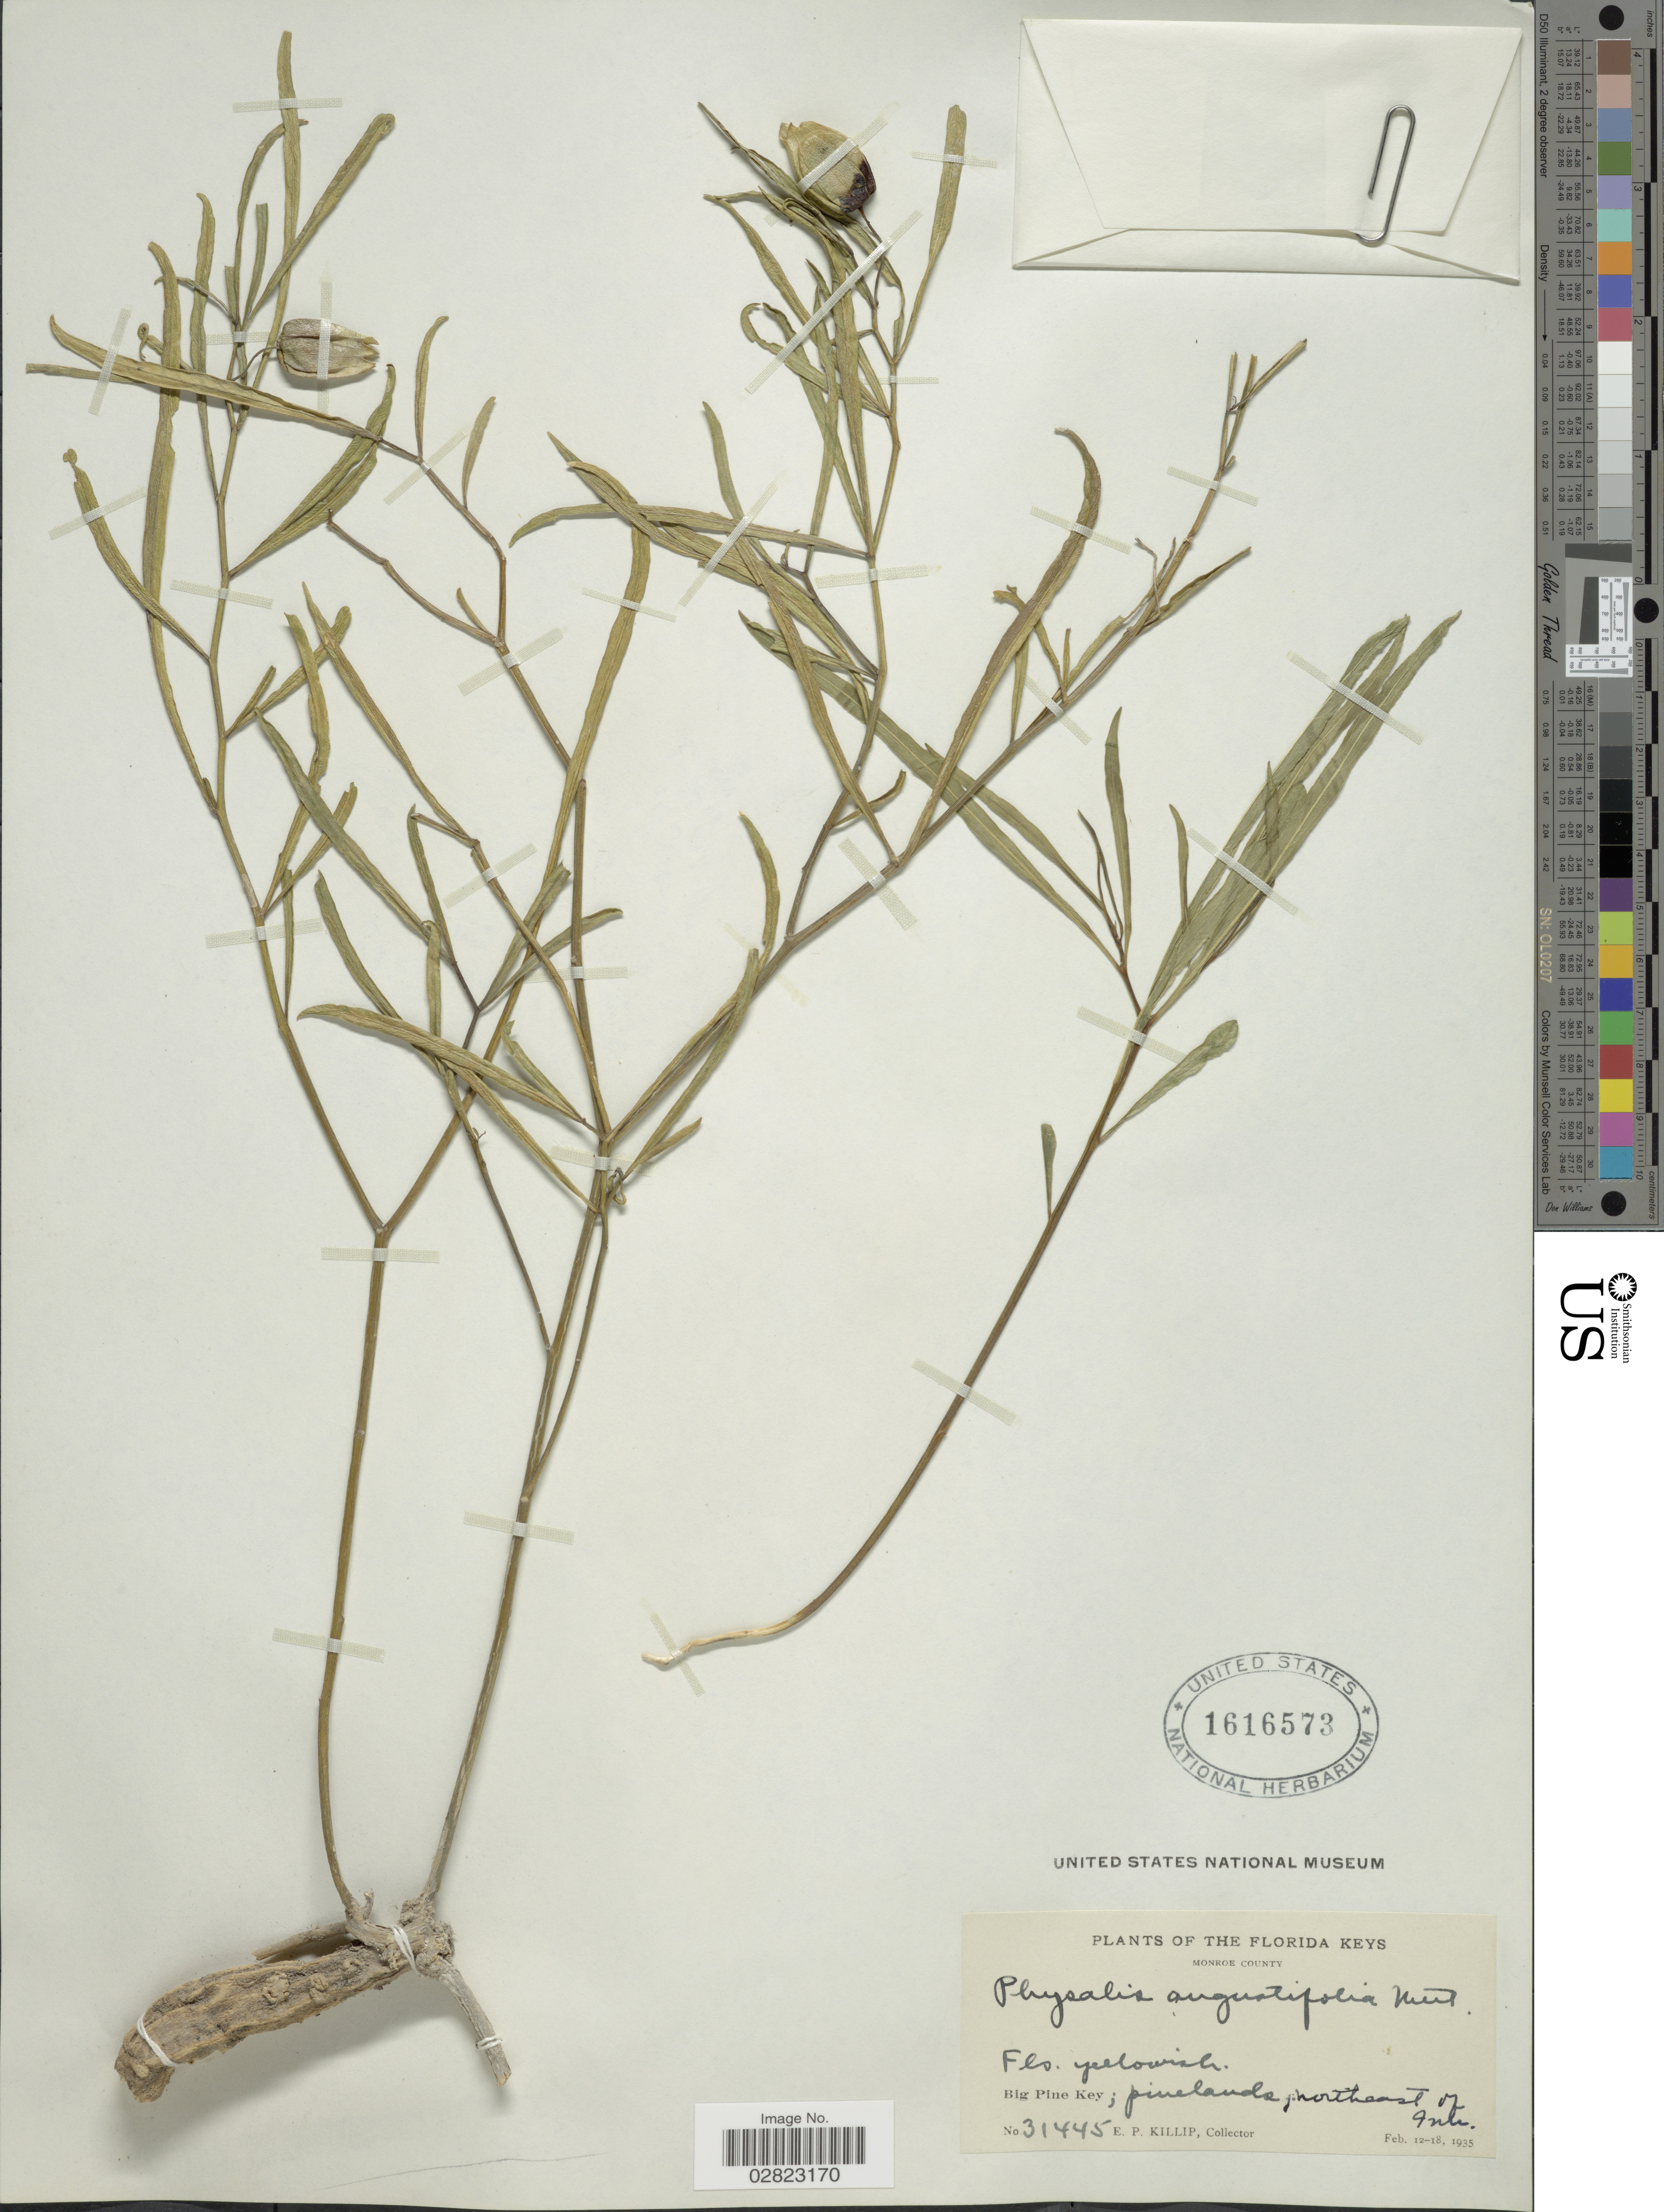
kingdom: Plantae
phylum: Tracheophyta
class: Magnoliopsida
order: Solanales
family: Solanaceae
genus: Physalis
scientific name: Physalis angustifolia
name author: Nutt.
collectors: E. P. Killip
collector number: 31445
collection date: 1935-02-12/1935-02-18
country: United States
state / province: Florida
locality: Monroe County. The Florida Keys. Big Pine Key; pinelands, northeast of Inn.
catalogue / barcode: US 1616573